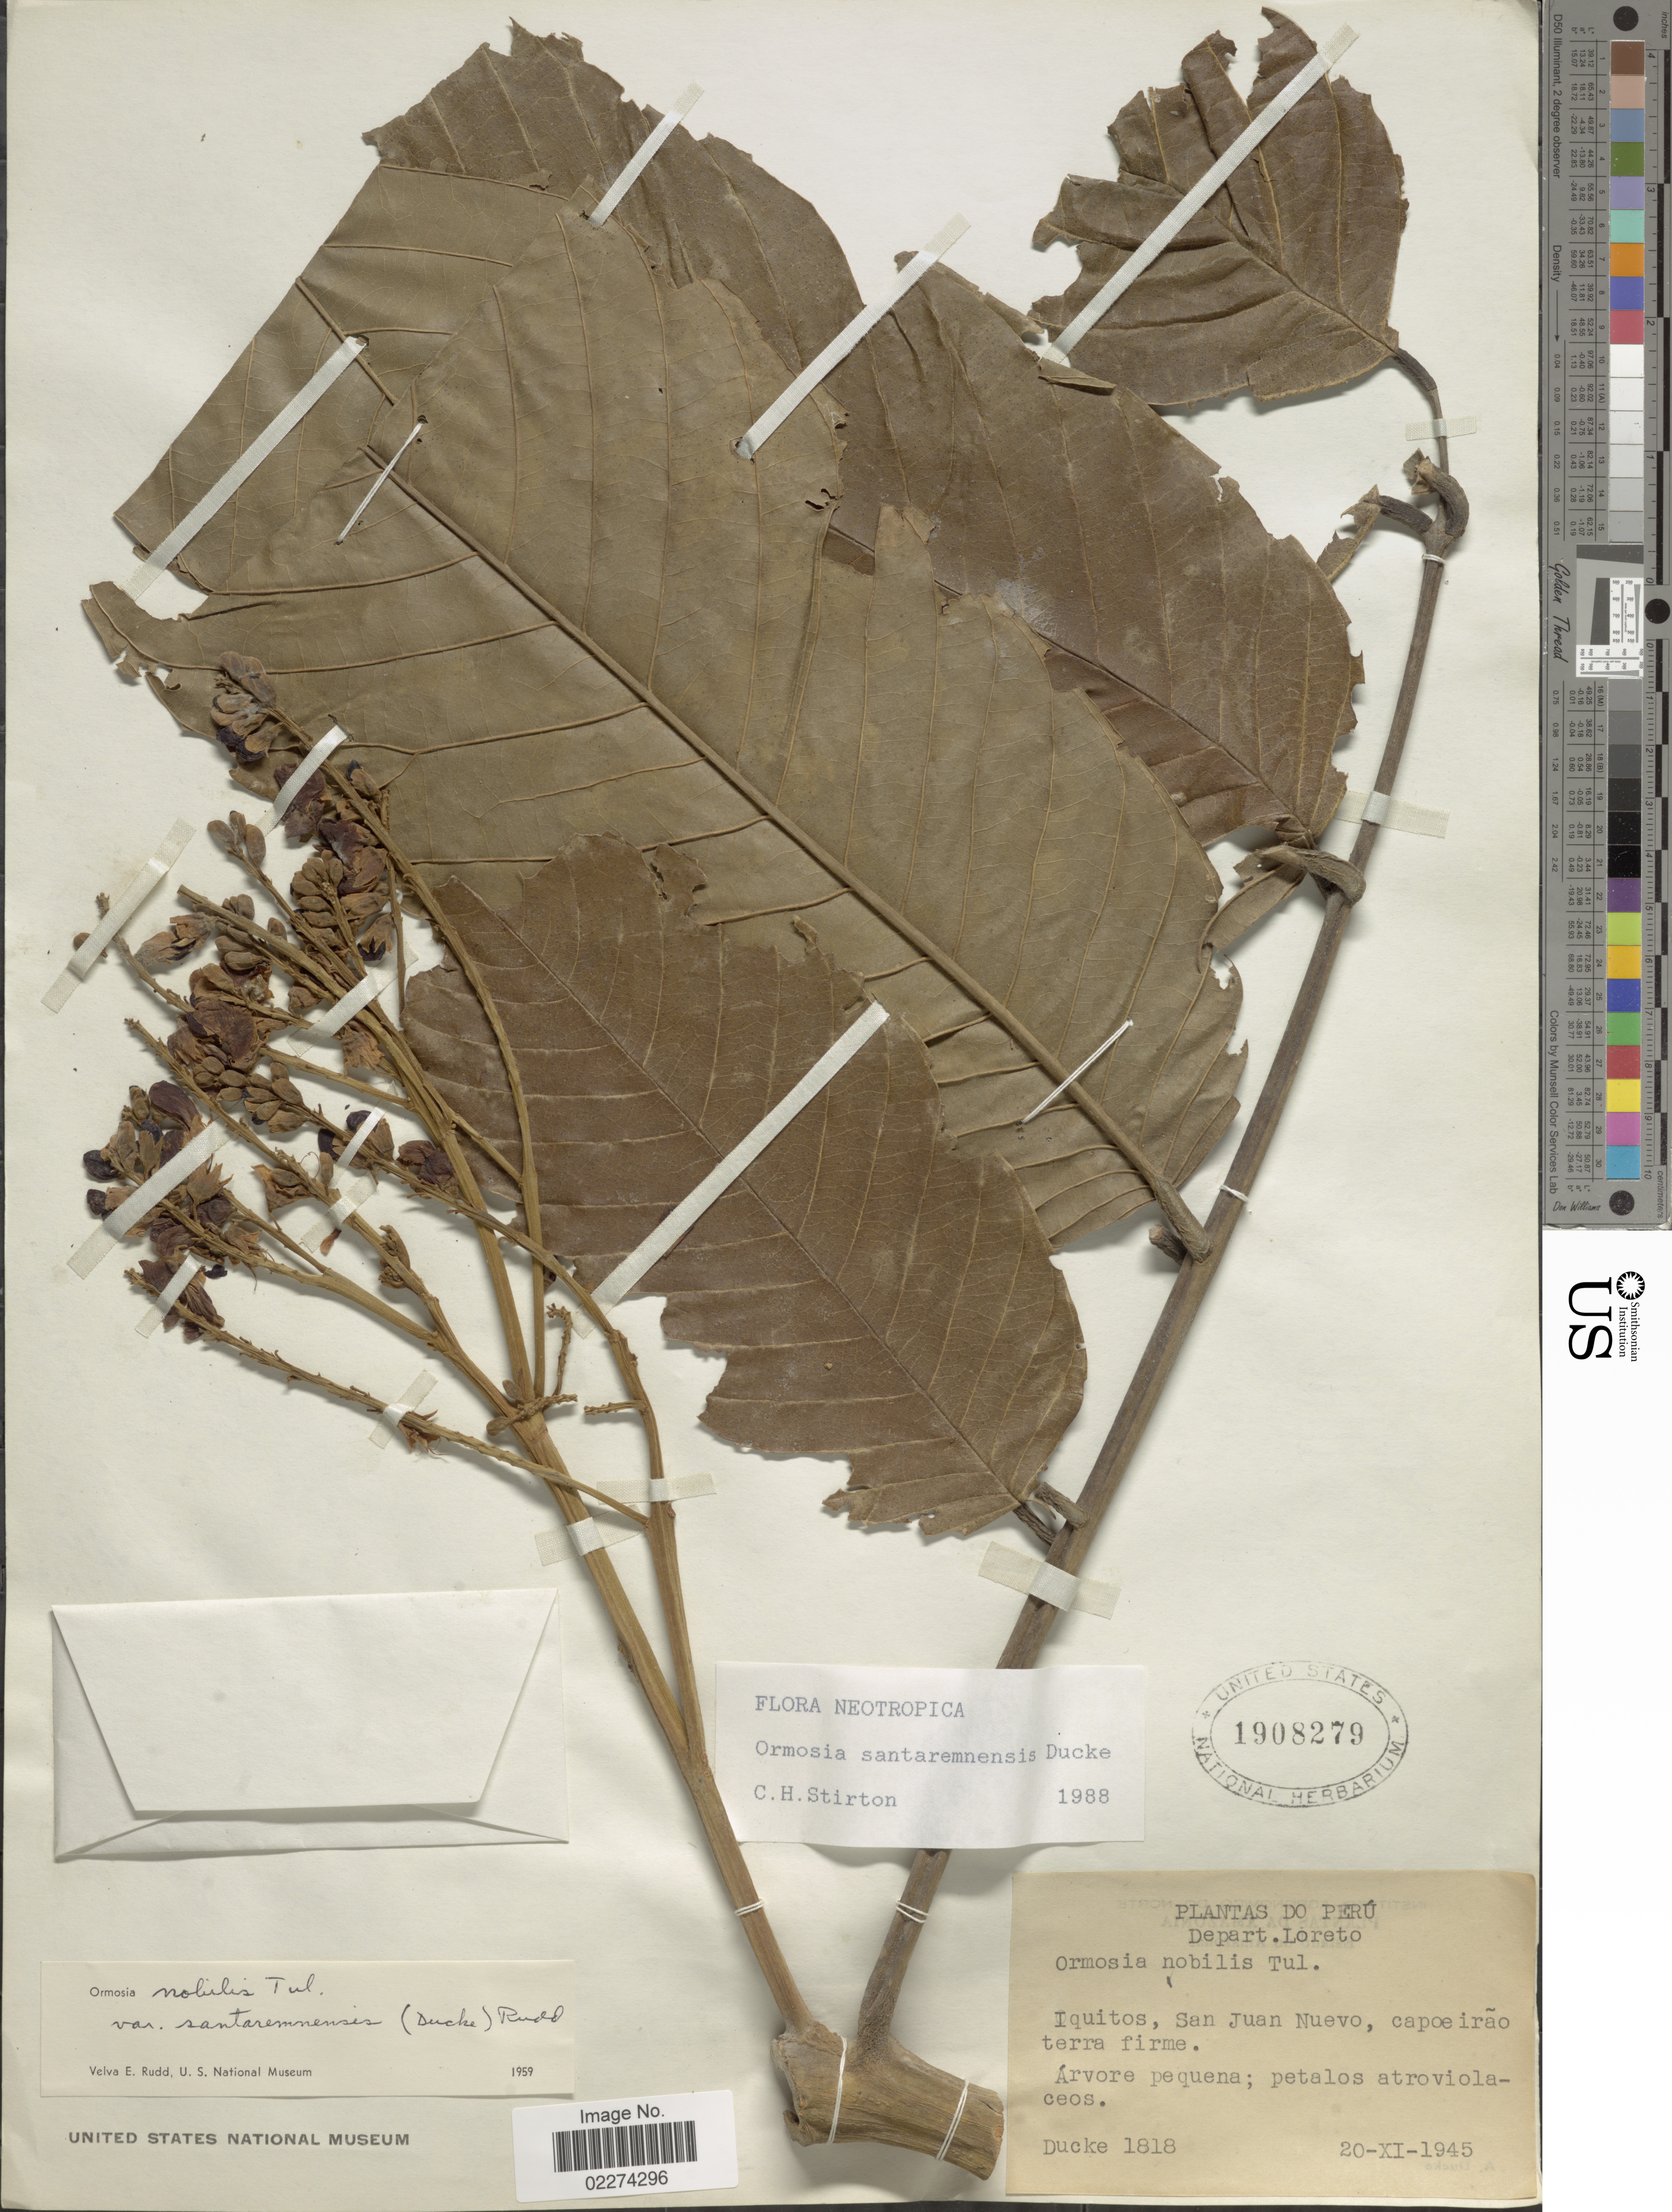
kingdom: Plantae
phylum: Tracheophyta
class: Magnoliopsida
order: Fabales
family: Fabaceae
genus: Ormosia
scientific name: Ormosia santaremnensis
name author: Ducke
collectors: A. Ducke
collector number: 1818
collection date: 1945-11-20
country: Peru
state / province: Loreto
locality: Depart. Loreto, Iquitos, San Juan Nuevo, capoeirao terra firme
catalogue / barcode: US 1908279